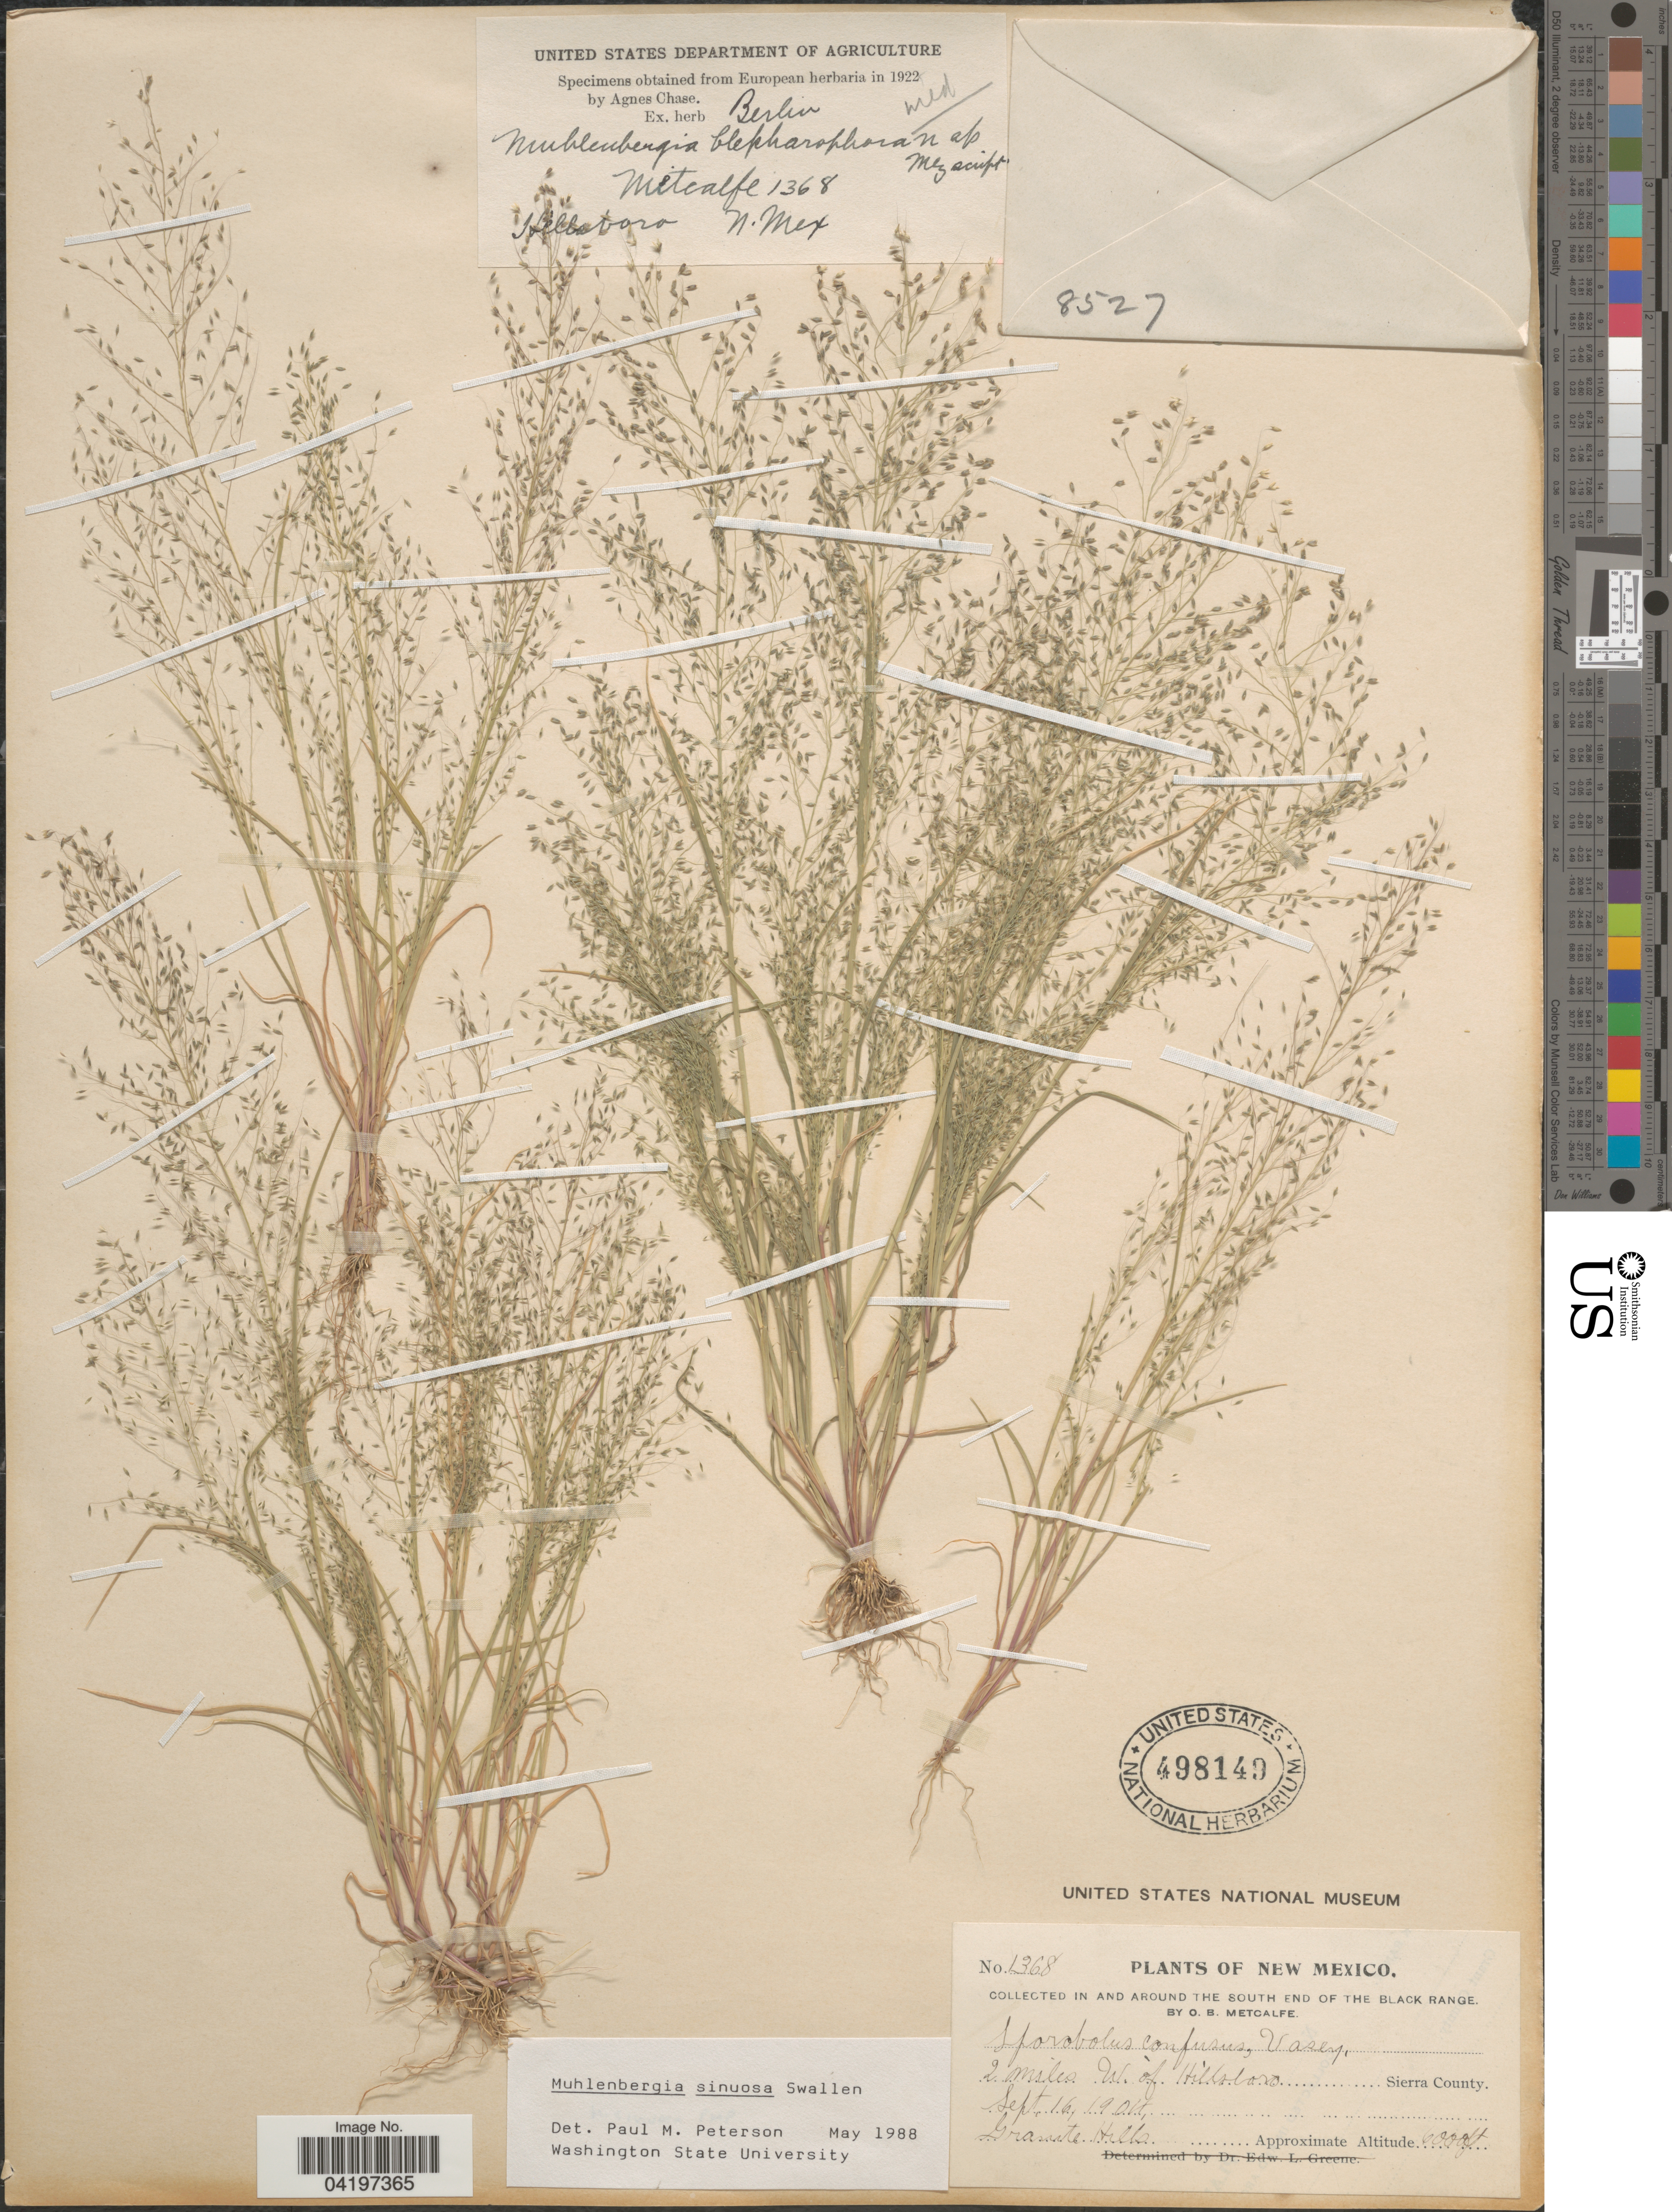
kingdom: Plantae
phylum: Tracheophyta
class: Liliopsida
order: Poales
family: Poaceae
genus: Muhlenbergia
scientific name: Muhlenbergia sinuosa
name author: Swallen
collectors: O. B. Metcalfe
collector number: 1368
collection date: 1904-09-16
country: United States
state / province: New Mexico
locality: Collected in and around the south end of the Black Range. 2 miles W. of Hillsboro Sierra County.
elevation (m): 1829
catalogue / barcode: US 498149